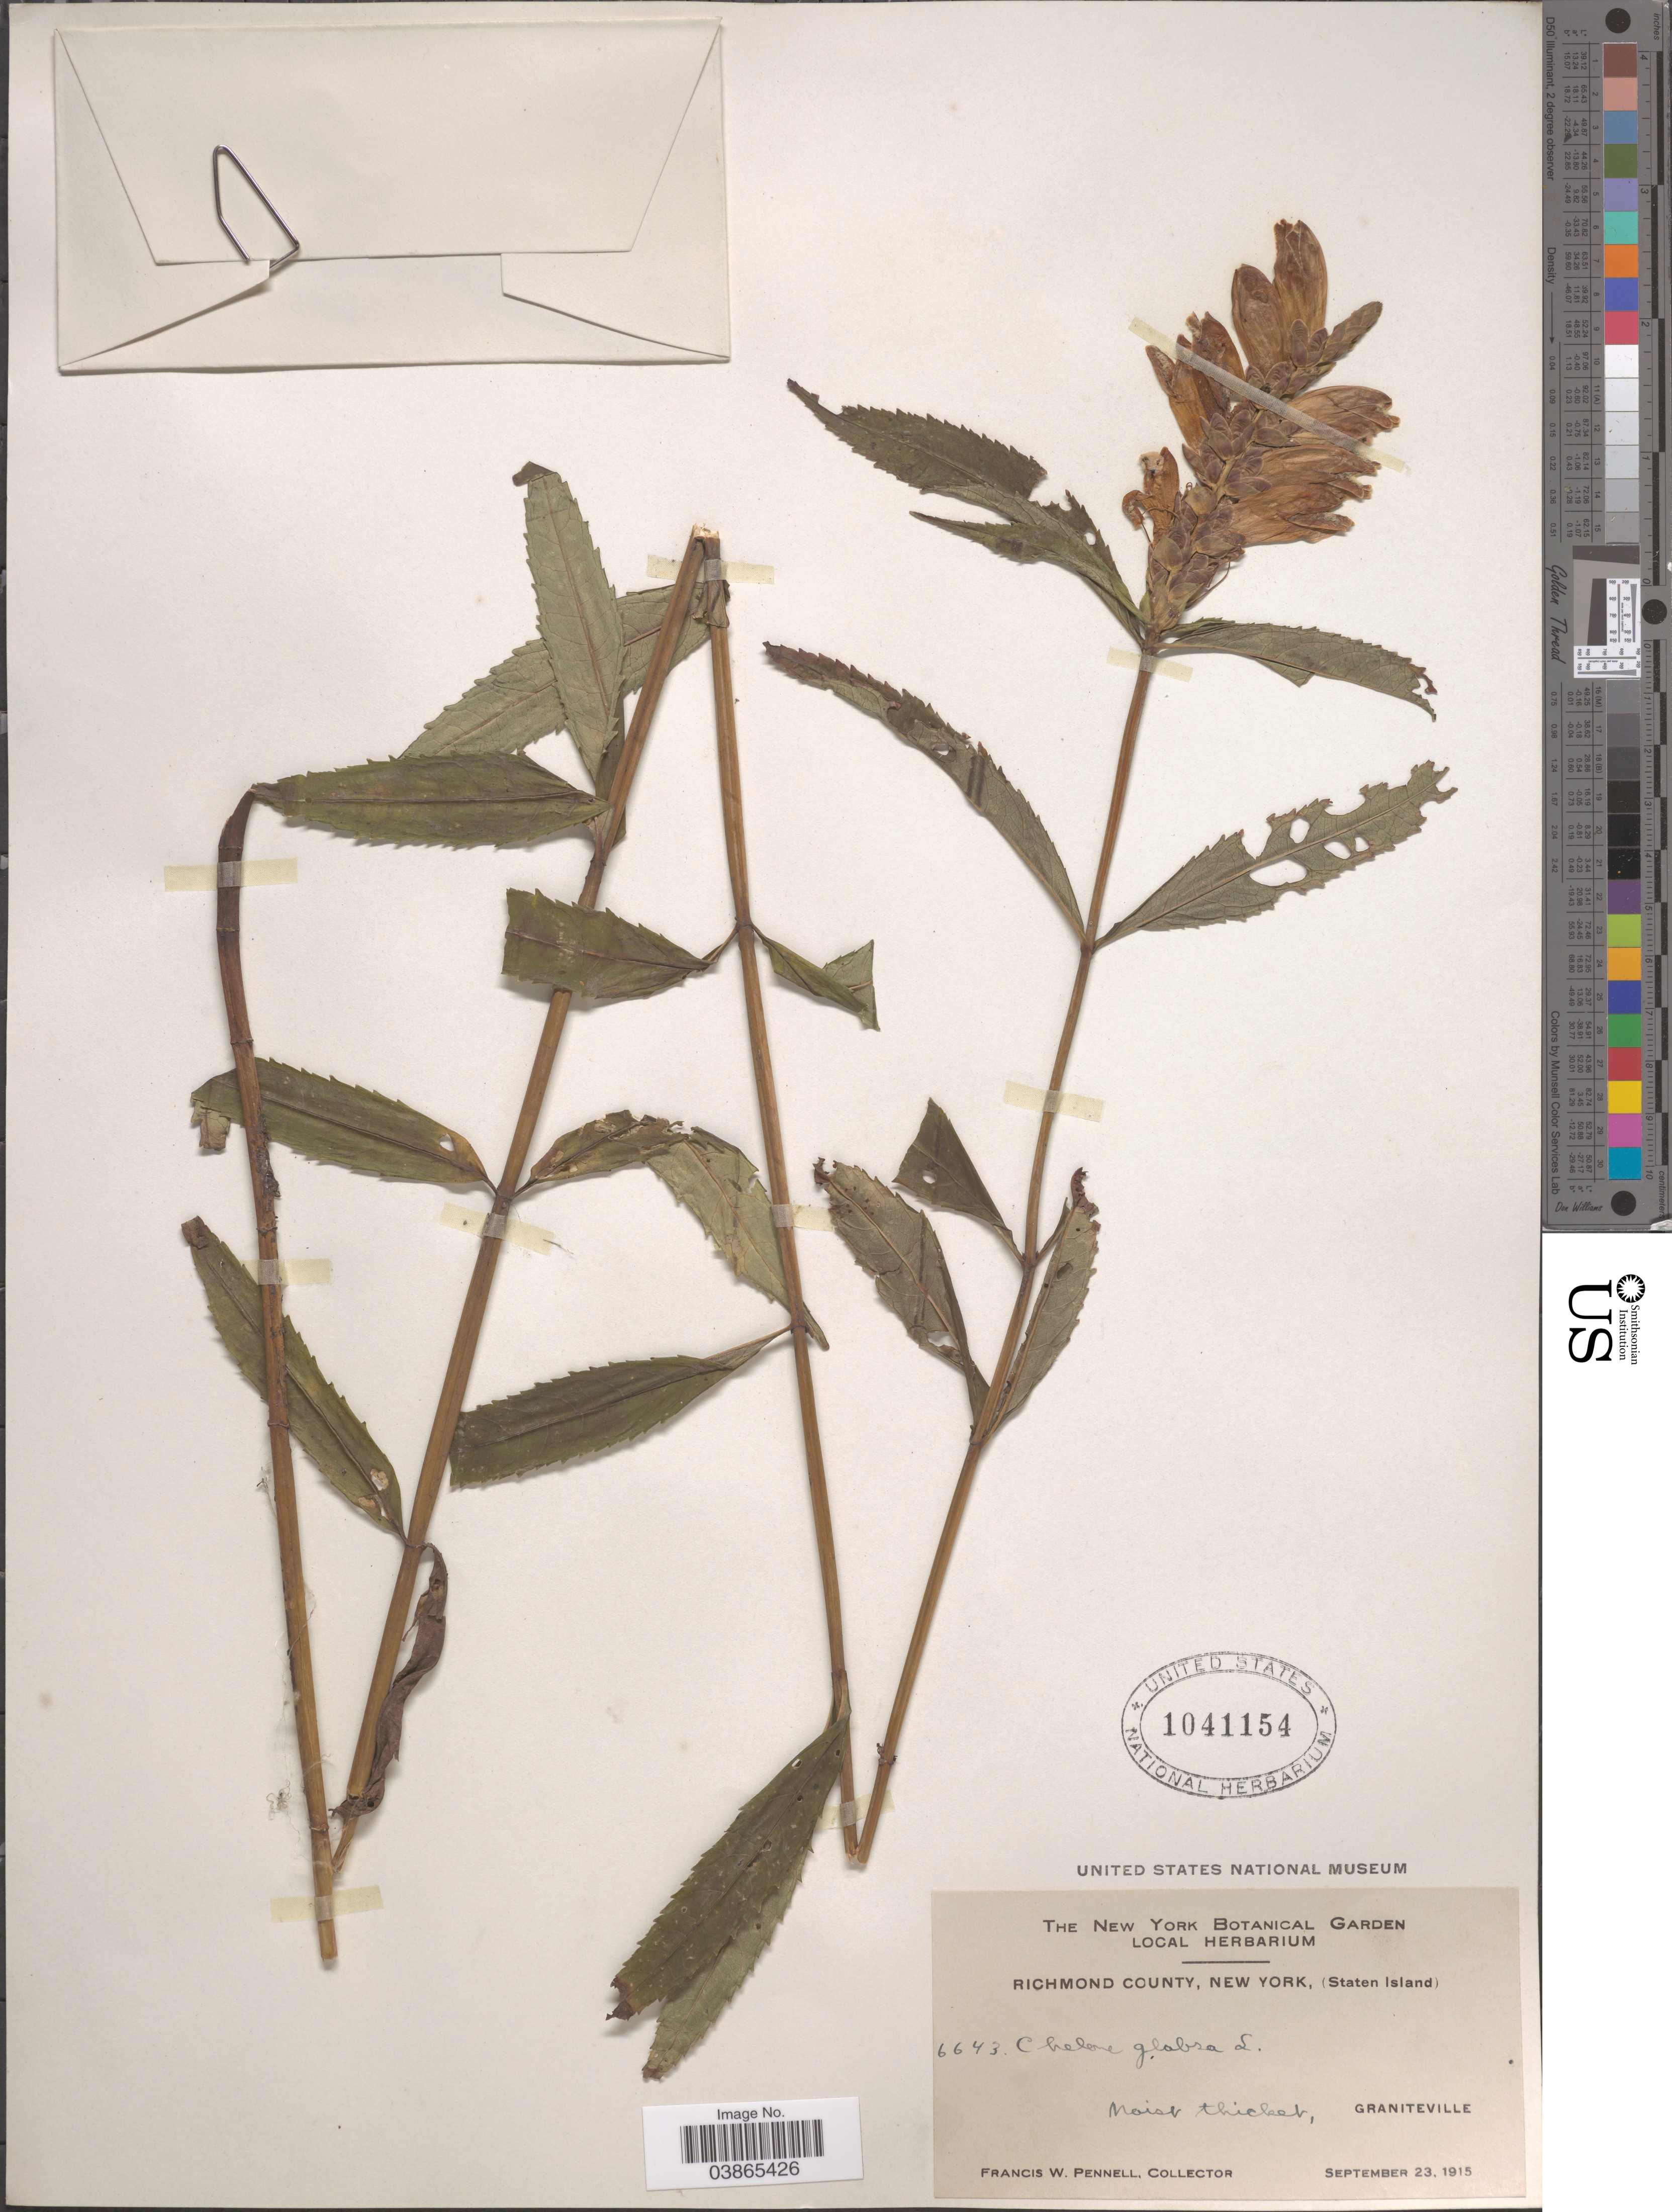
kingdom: Plantae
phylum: Tracheophyta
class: Magnoliopsida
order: Lamiales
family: Plantaginaceae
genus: Chelone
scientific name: Chelone glabra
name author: L.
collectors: F. W. Pennell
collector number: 6643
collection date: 1915-09-23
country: United States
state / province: New York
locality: Richmond County, (Staten Island). Graniteville.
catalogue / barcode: US 1041154